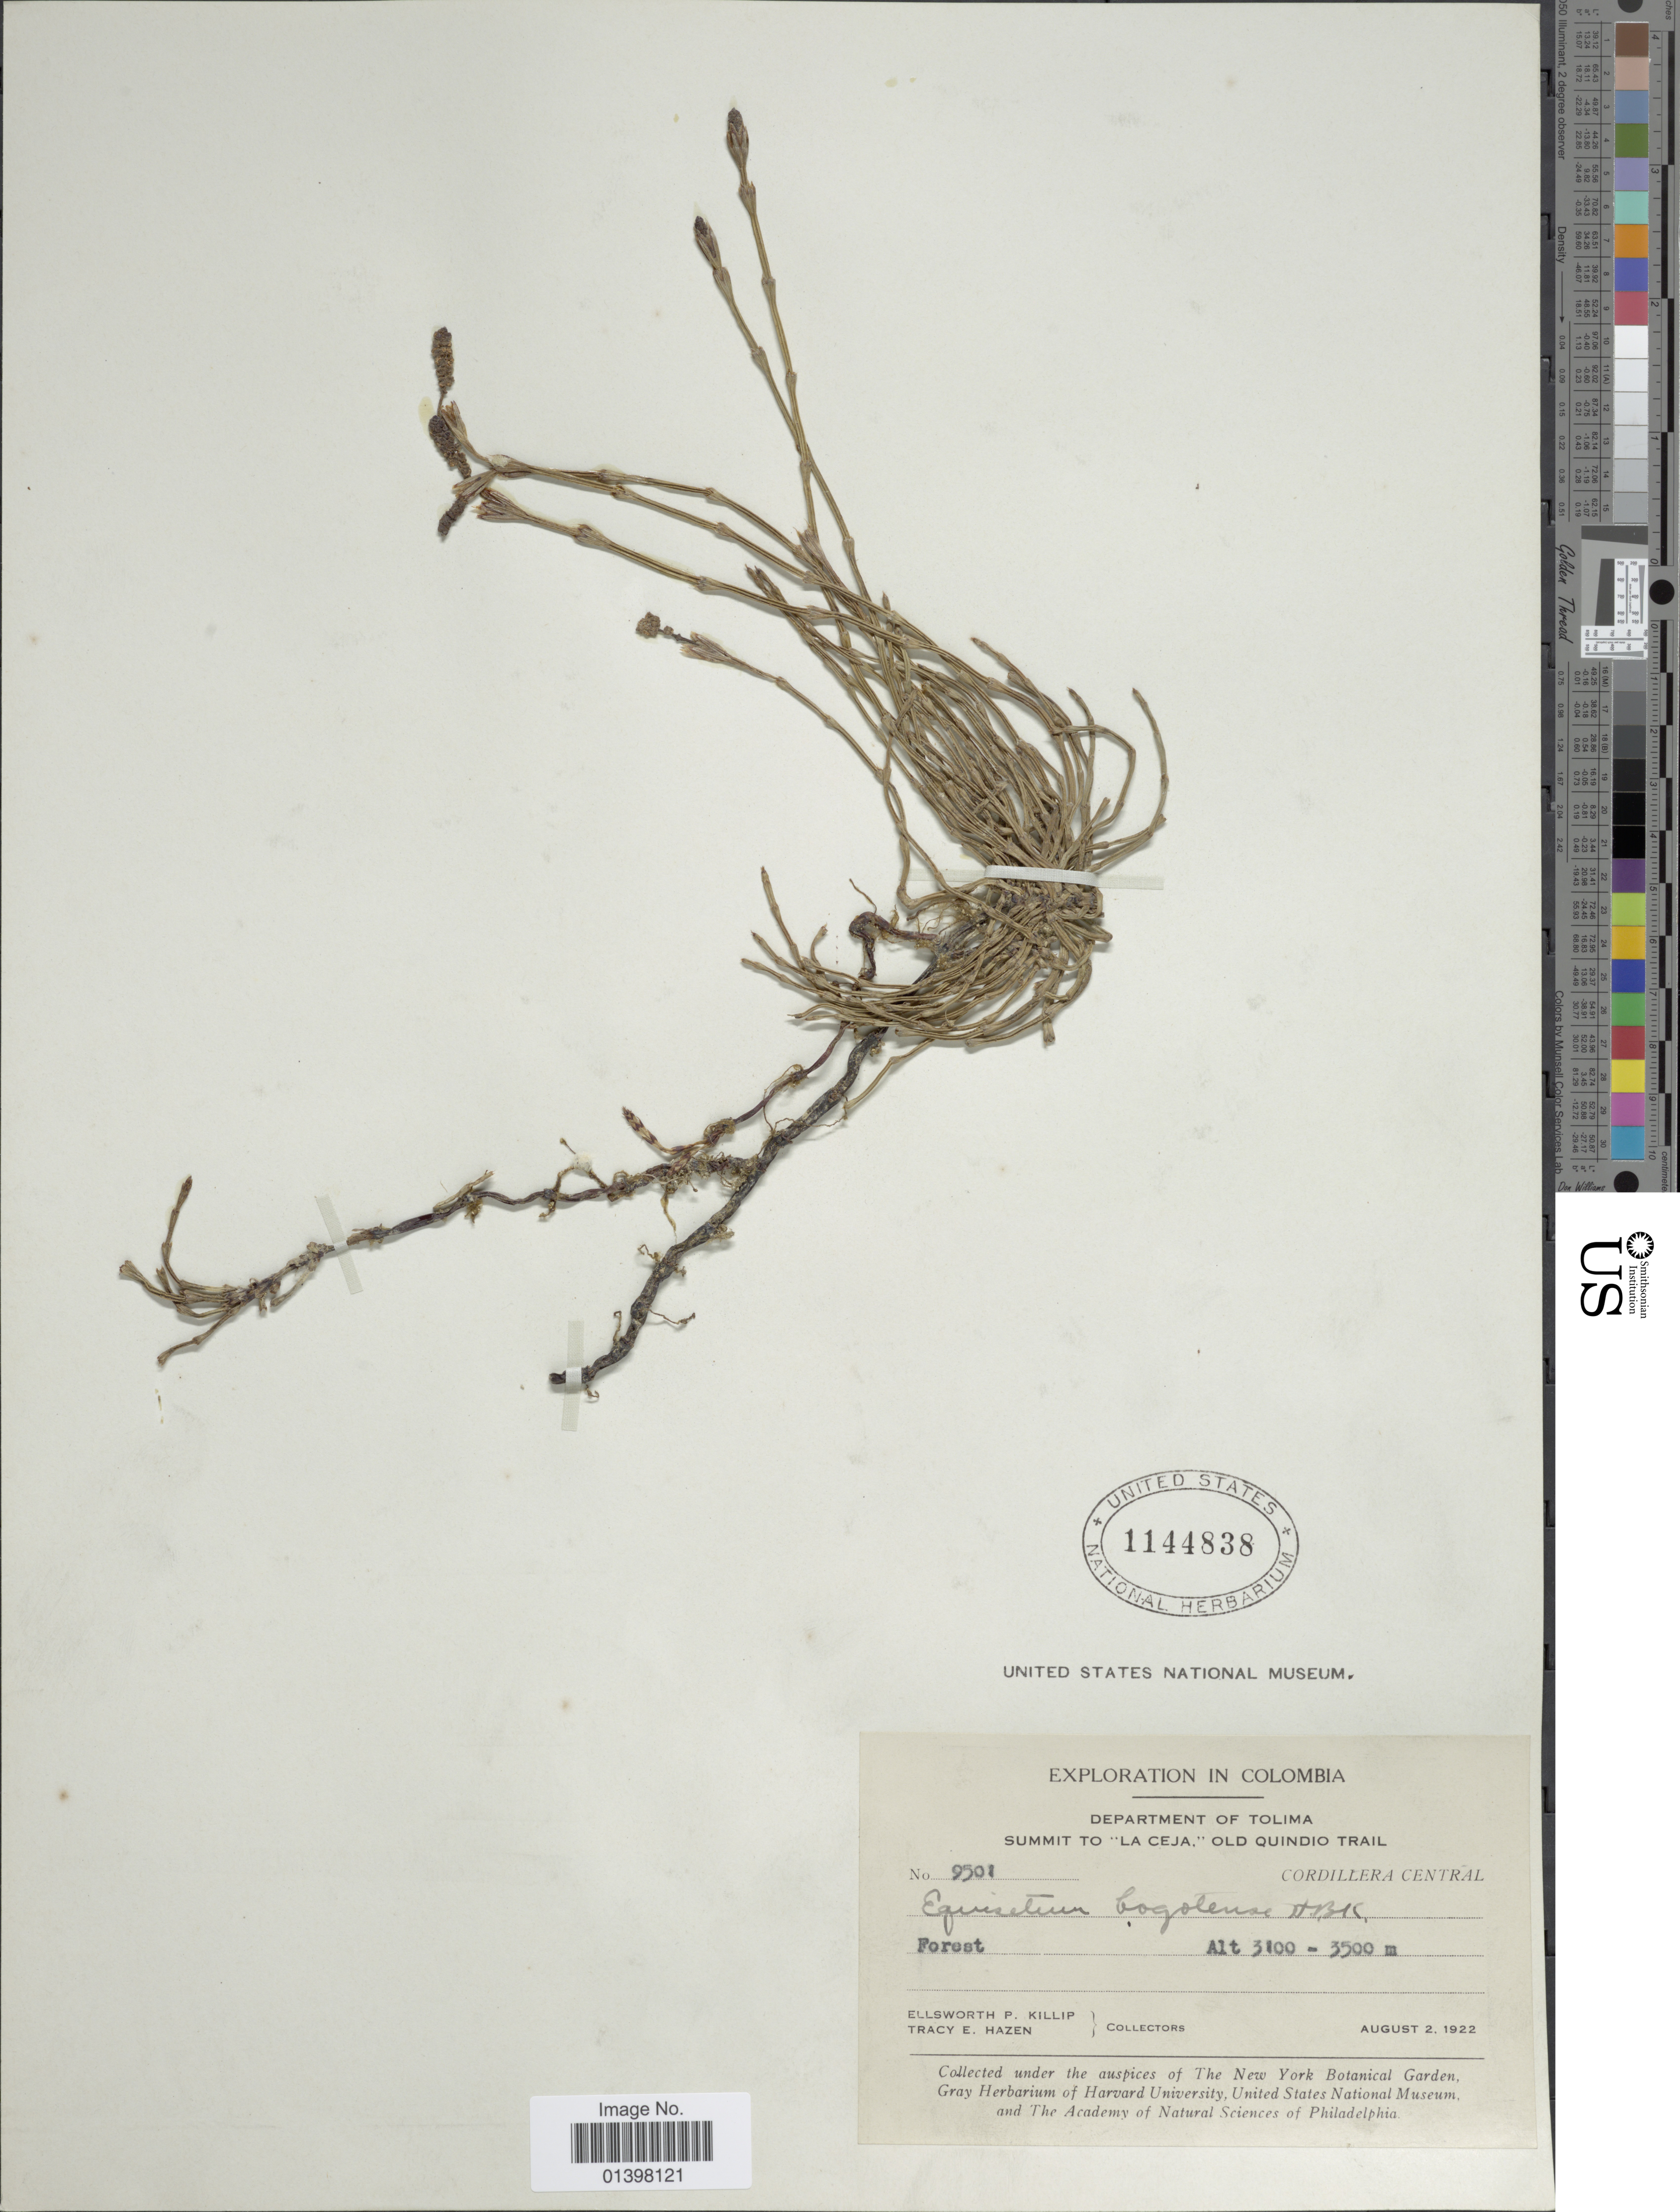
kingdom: Plantae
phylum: Tracheophyta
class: Polypodiopsida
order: Equisetales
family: Equisetaceae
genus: Equisetum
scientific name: Equisetum bogotense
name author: Kunth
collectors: E. P. Killip & T. E. Hazen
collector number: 9501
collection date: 1922-08-02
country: Colombia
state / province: Tolima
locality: Department of Tolima Summit to 'La Ceja,' Old Quindio trail, Cordillera Central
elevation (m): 3100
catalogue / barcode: US 1144838